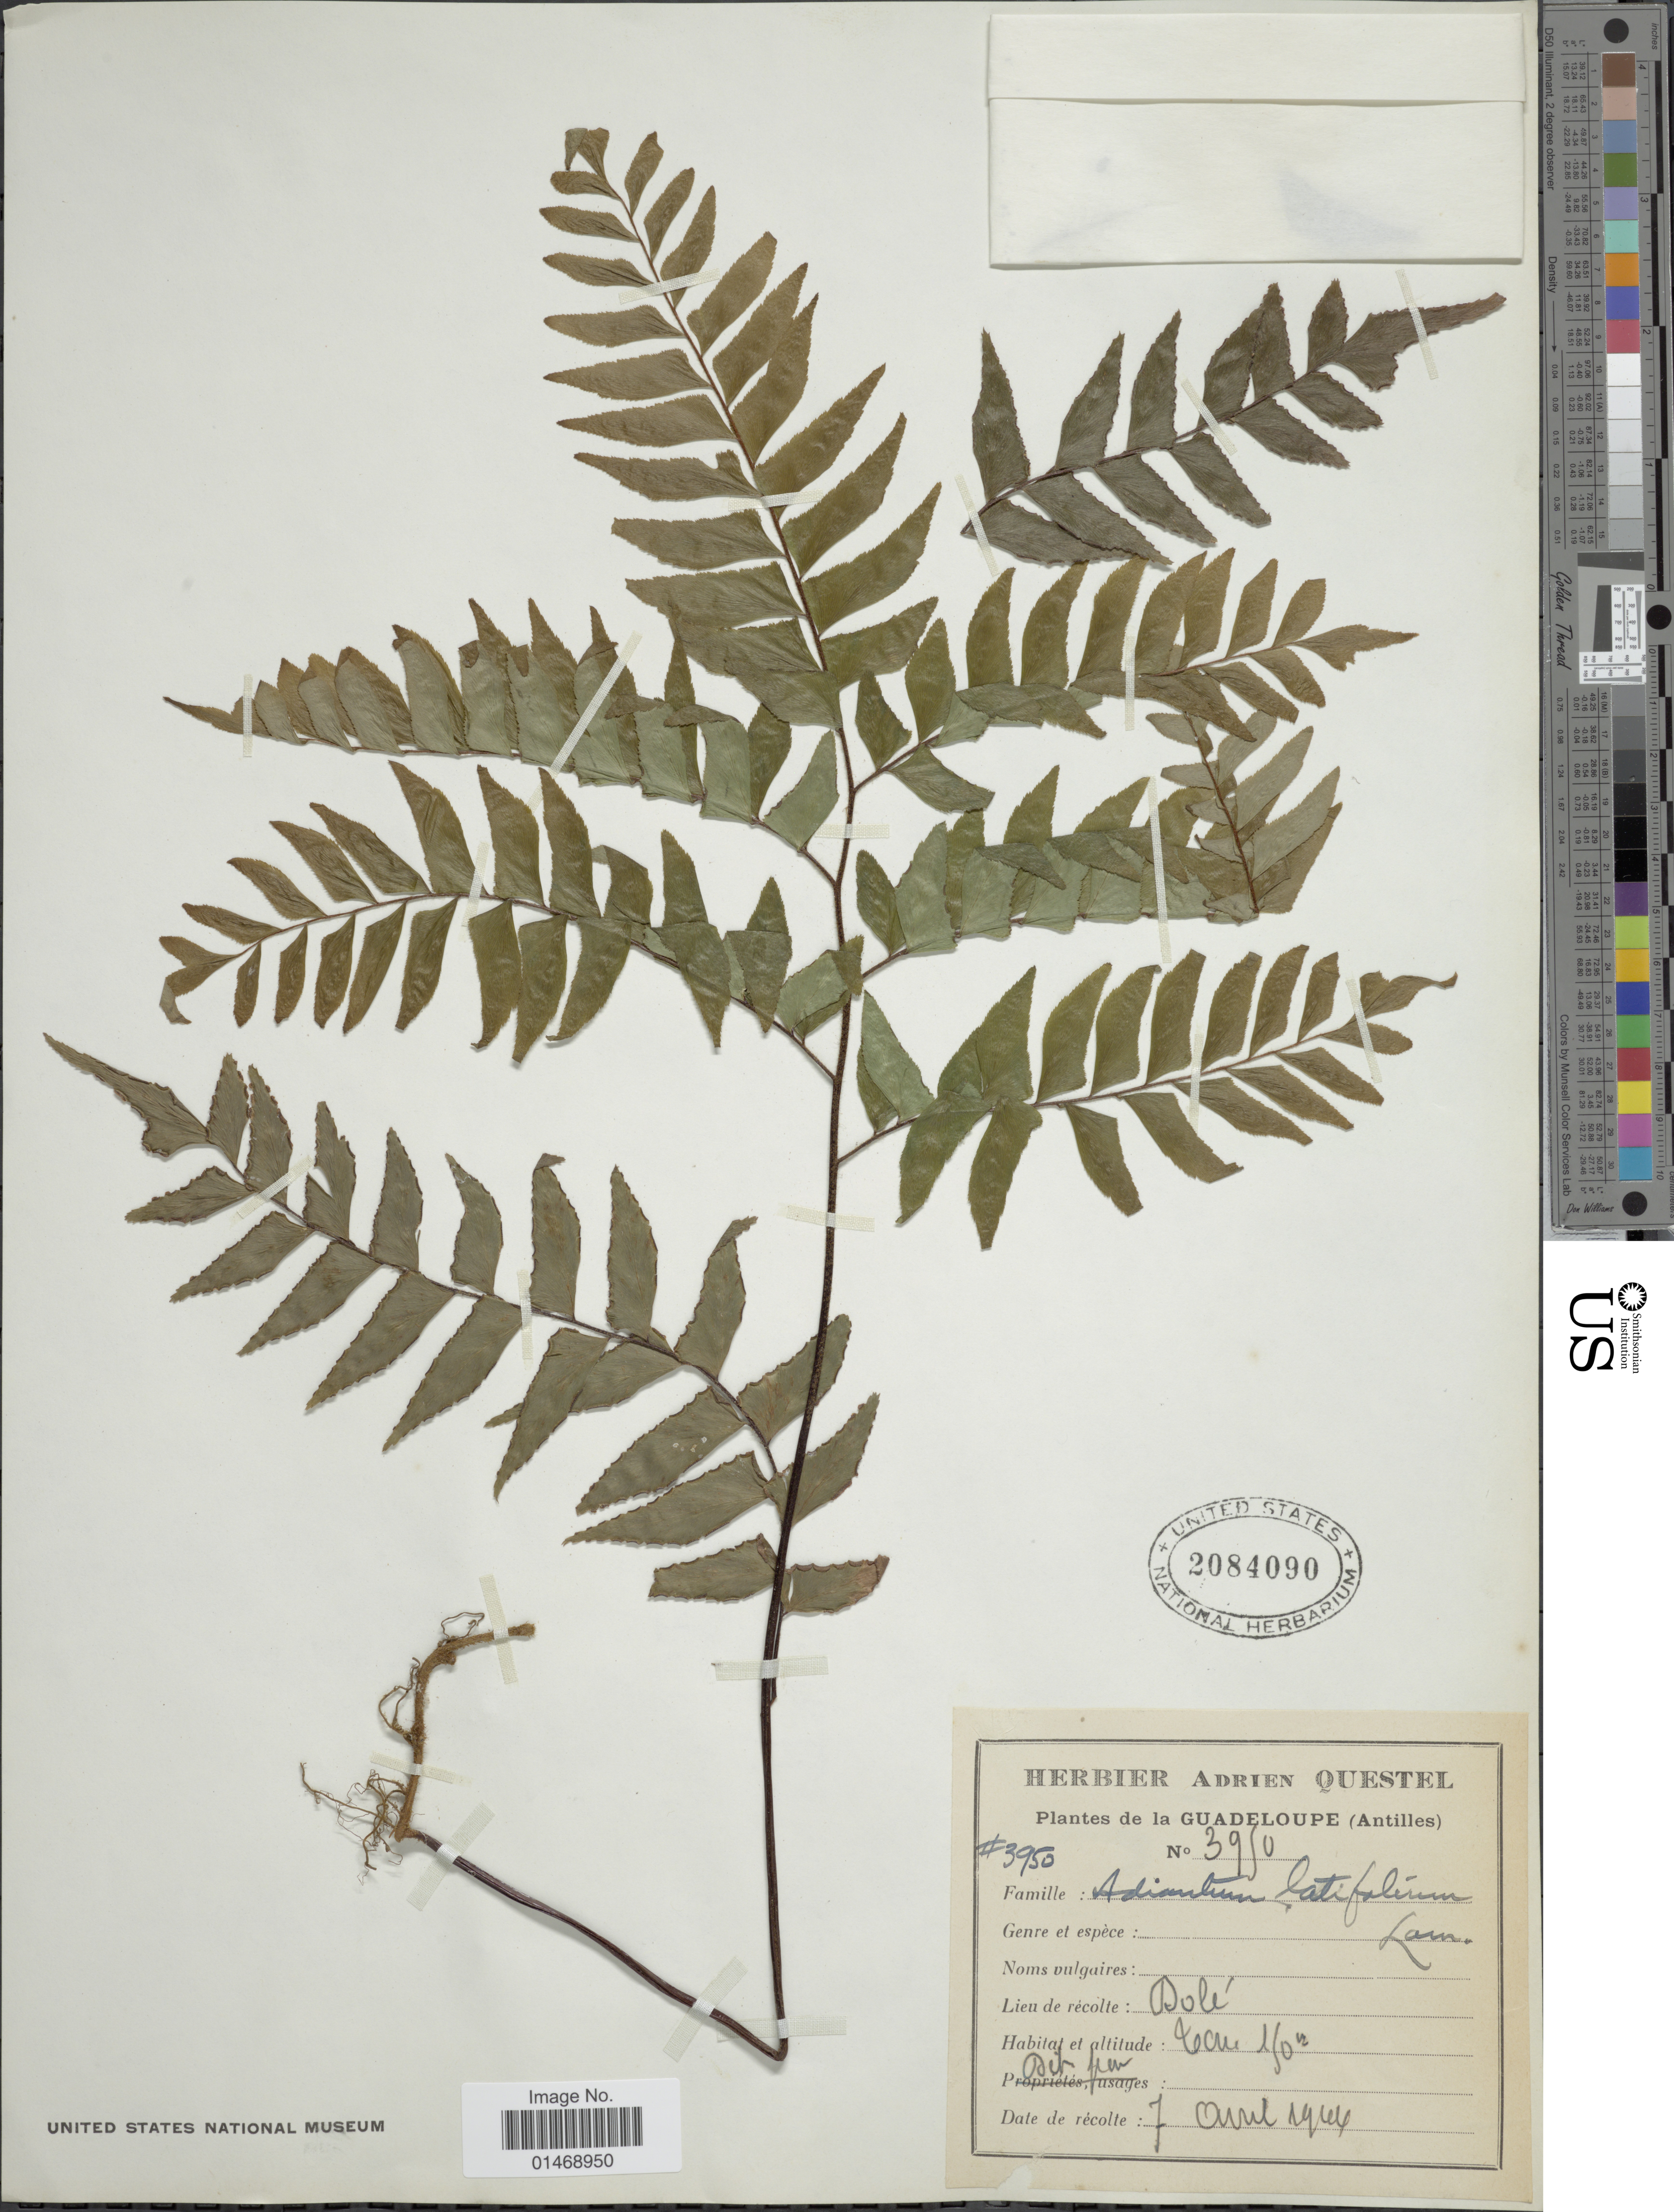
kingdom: Plantae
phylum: Tracheophyta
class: Polypodiopsida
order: Polypodiales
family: Pteridaceae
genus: Adiantum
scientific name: Adiantum latifolium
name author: Lam.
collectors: ex herb. A. Questal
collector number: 3950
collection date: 1944-04-07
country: Guadeloupe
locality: (Antilles), Dole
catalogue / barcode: US 2084090